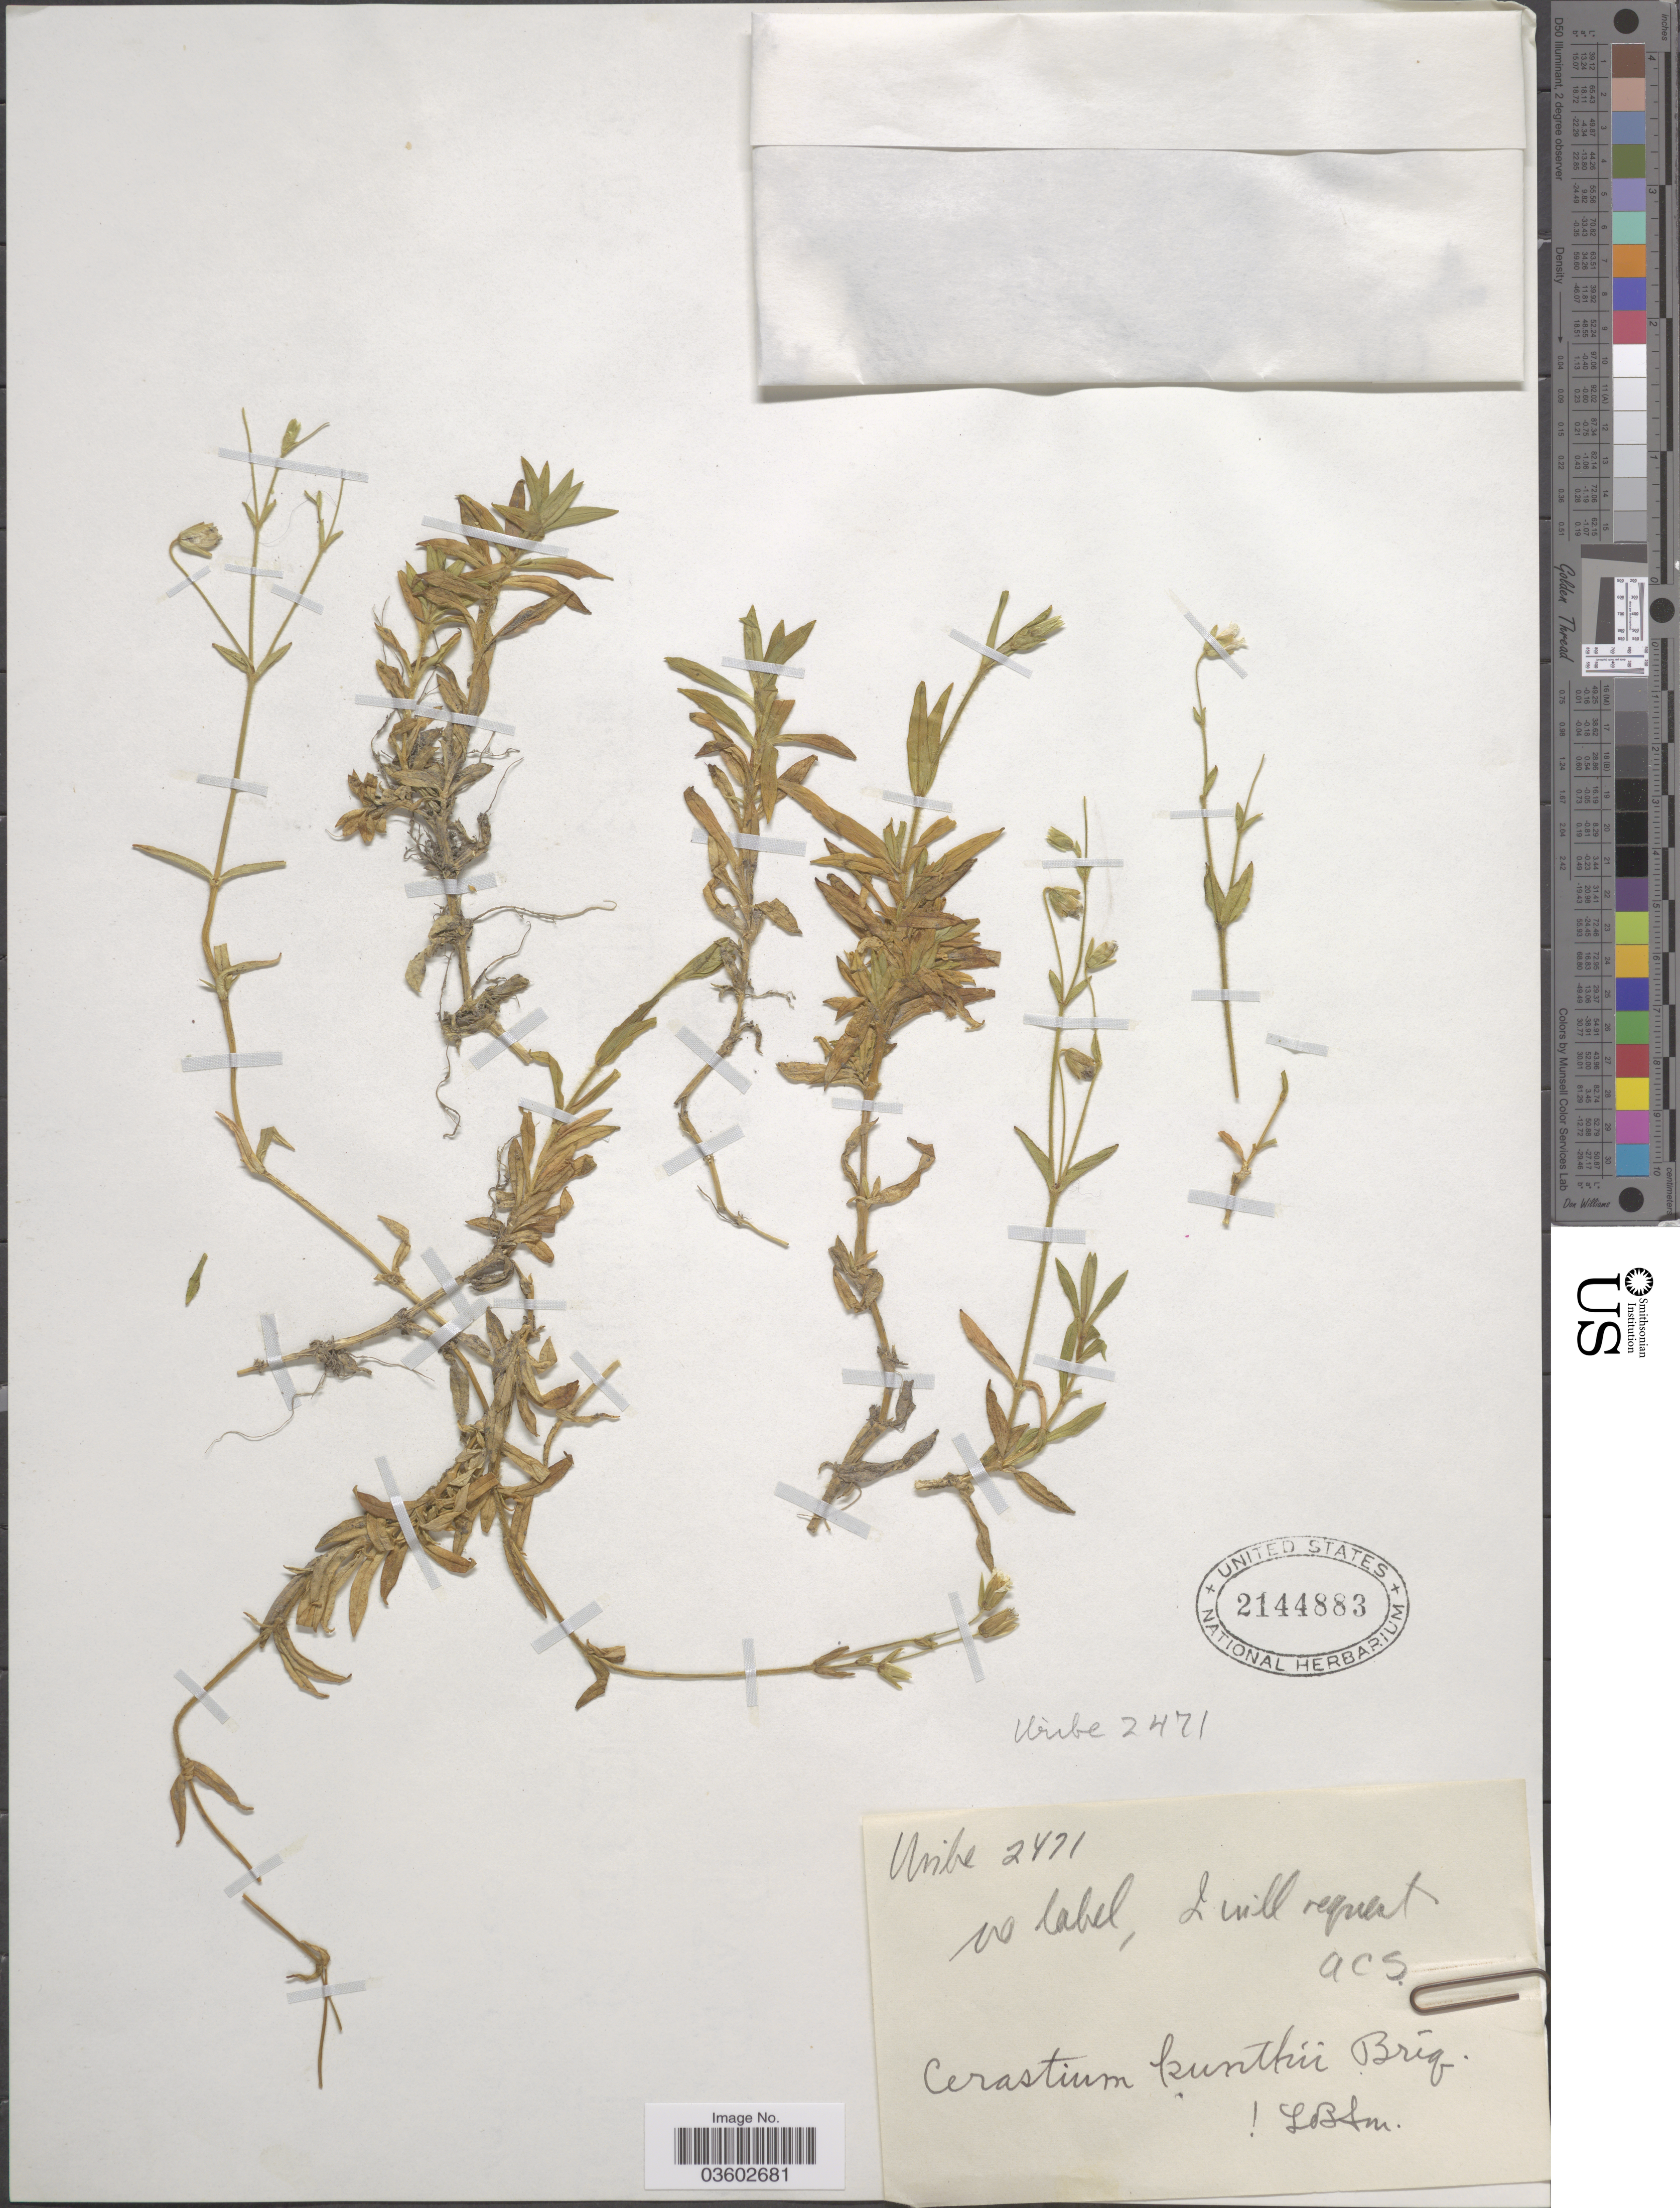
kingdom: Plantae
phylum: Tracheophyta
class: Magnoliopsida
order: Caryophyllales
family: Caryophyllaceae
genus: Cerastium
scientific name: Cerastium kunthii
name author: Briq.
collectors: Uribe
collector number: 2471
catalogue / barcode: US 2144883